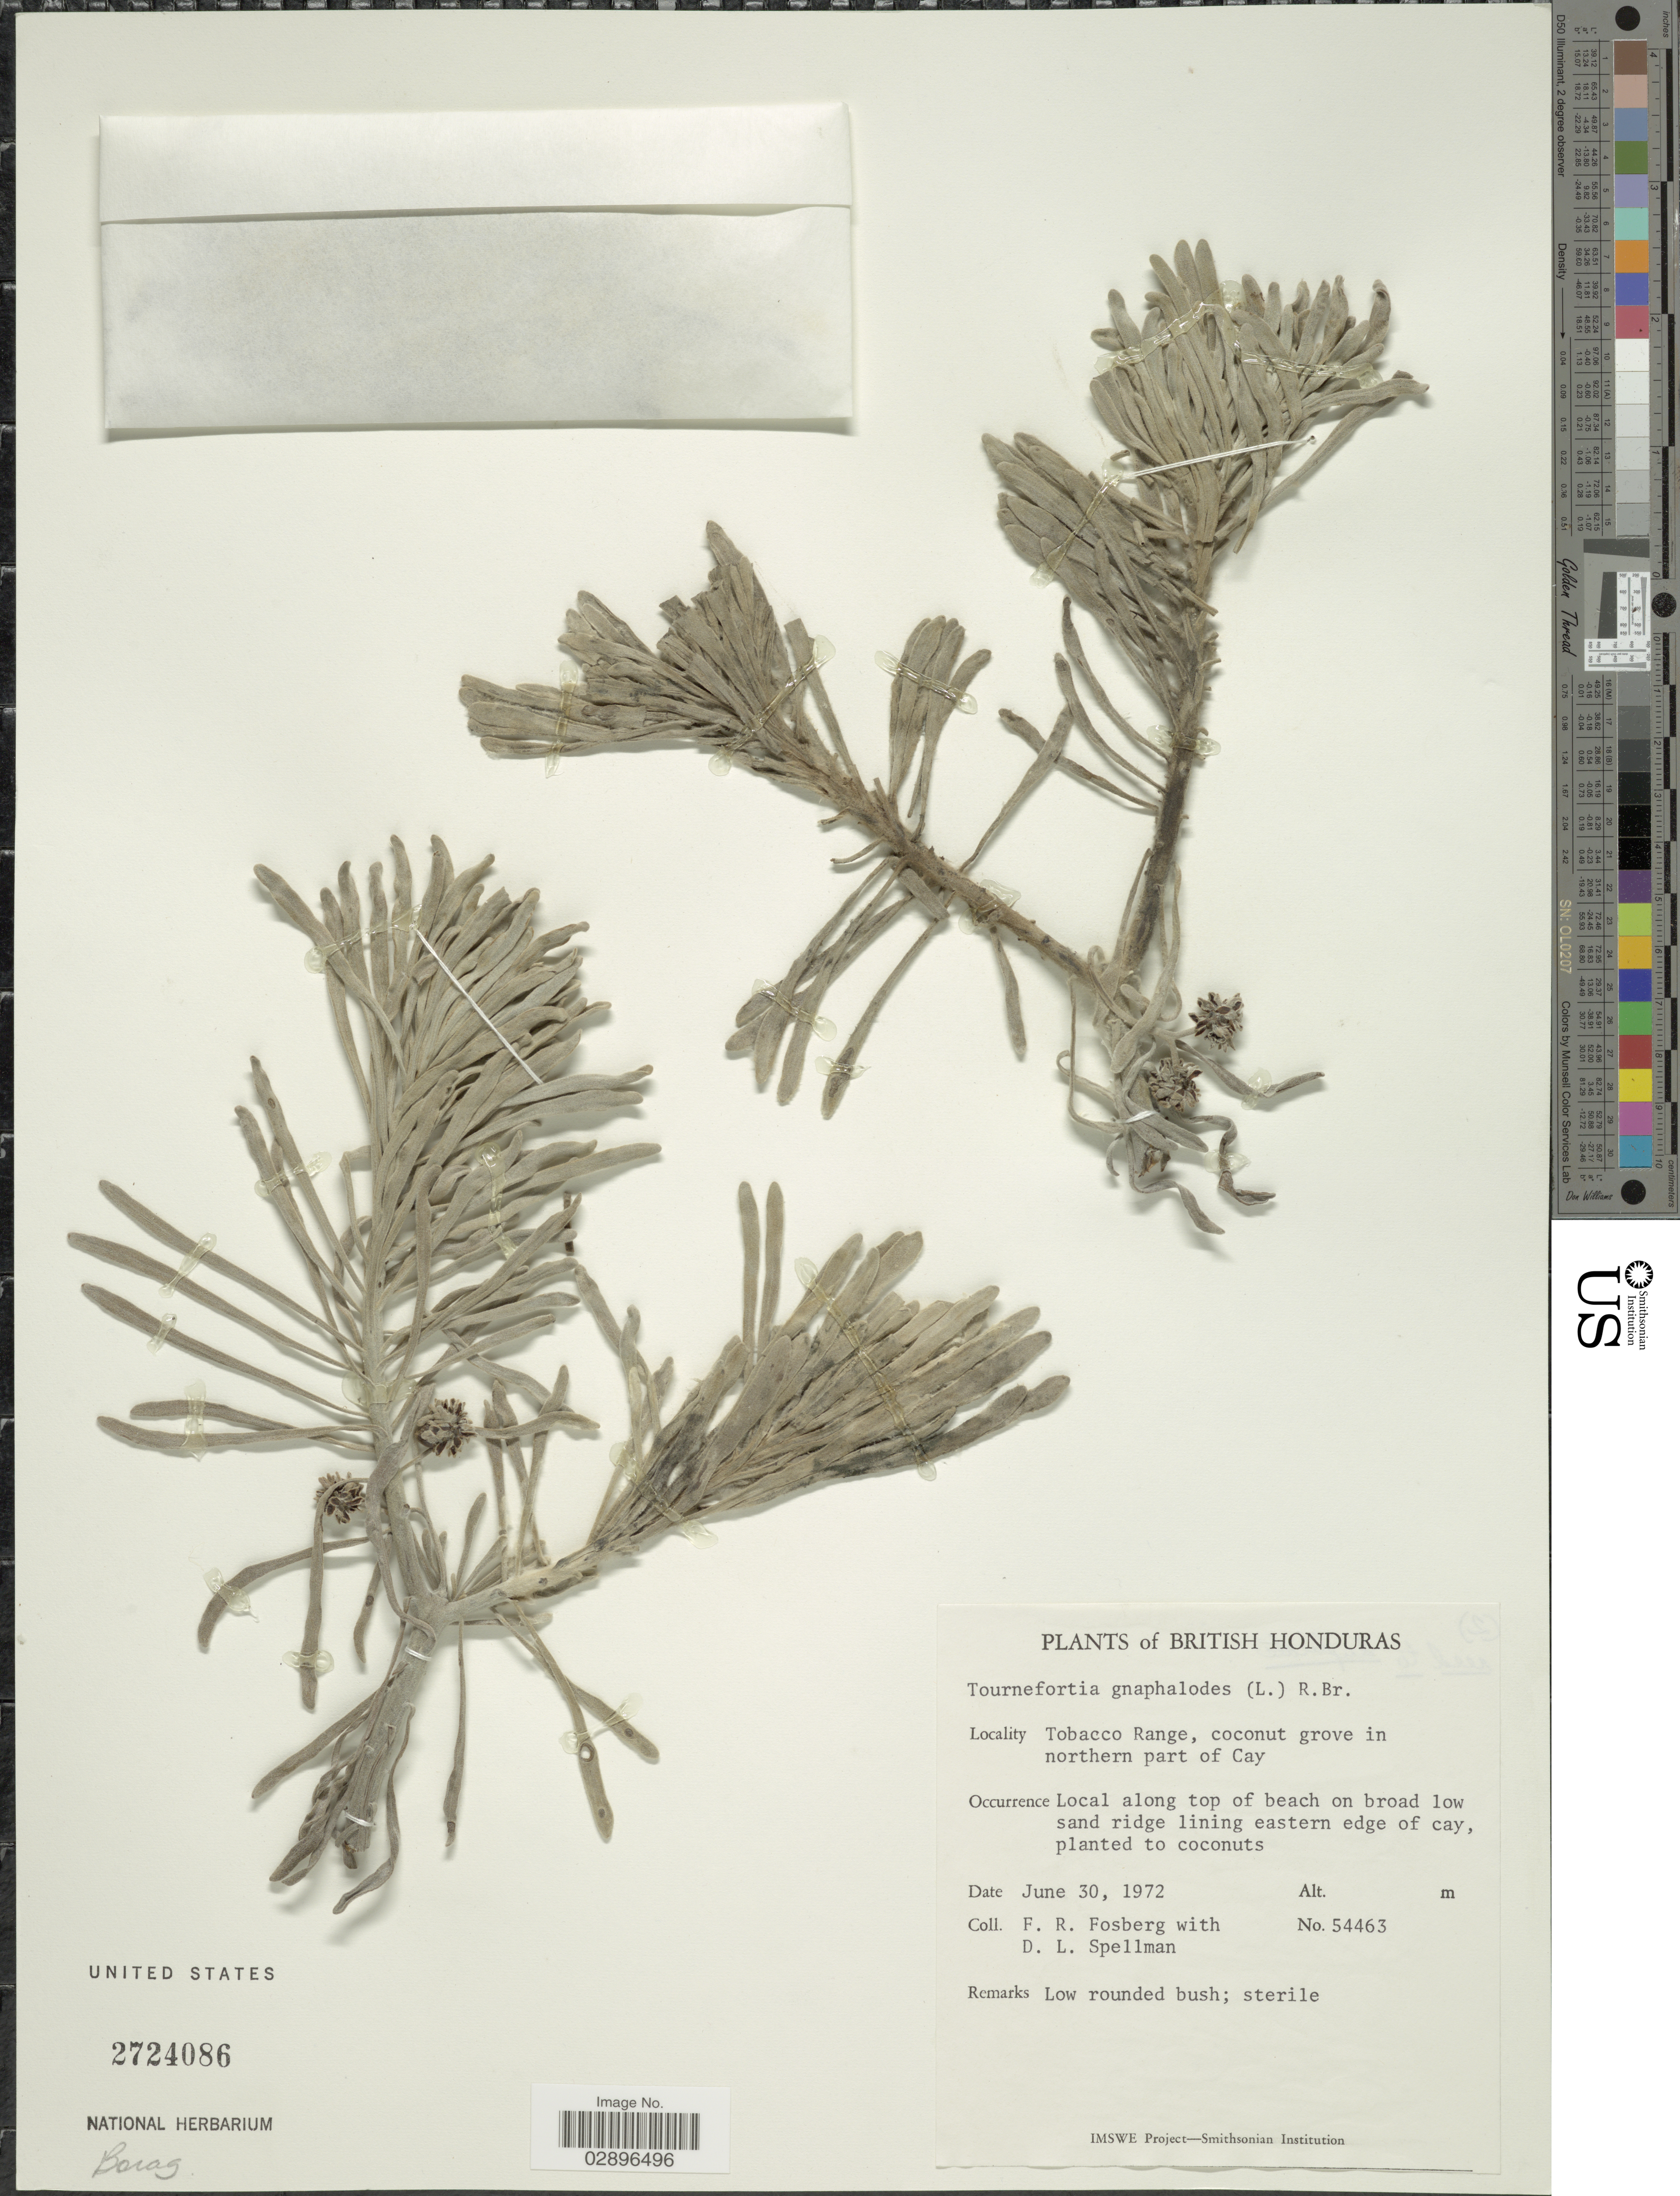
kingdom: Plantae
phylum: Tracheophyta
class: Magnoliopsida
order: Boraginales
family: Heliotropiaceae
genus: Tournefortia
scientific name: Tournefortia gnaphalodes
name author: (L.) R. Br.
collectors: F. R. Fosberg & D. L. Spellman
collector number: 54463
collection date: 1972-06-30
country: Belize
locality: British Honduras. Tobacco Range, coconut grove in northern part of Cay.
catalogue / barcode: US 2724086